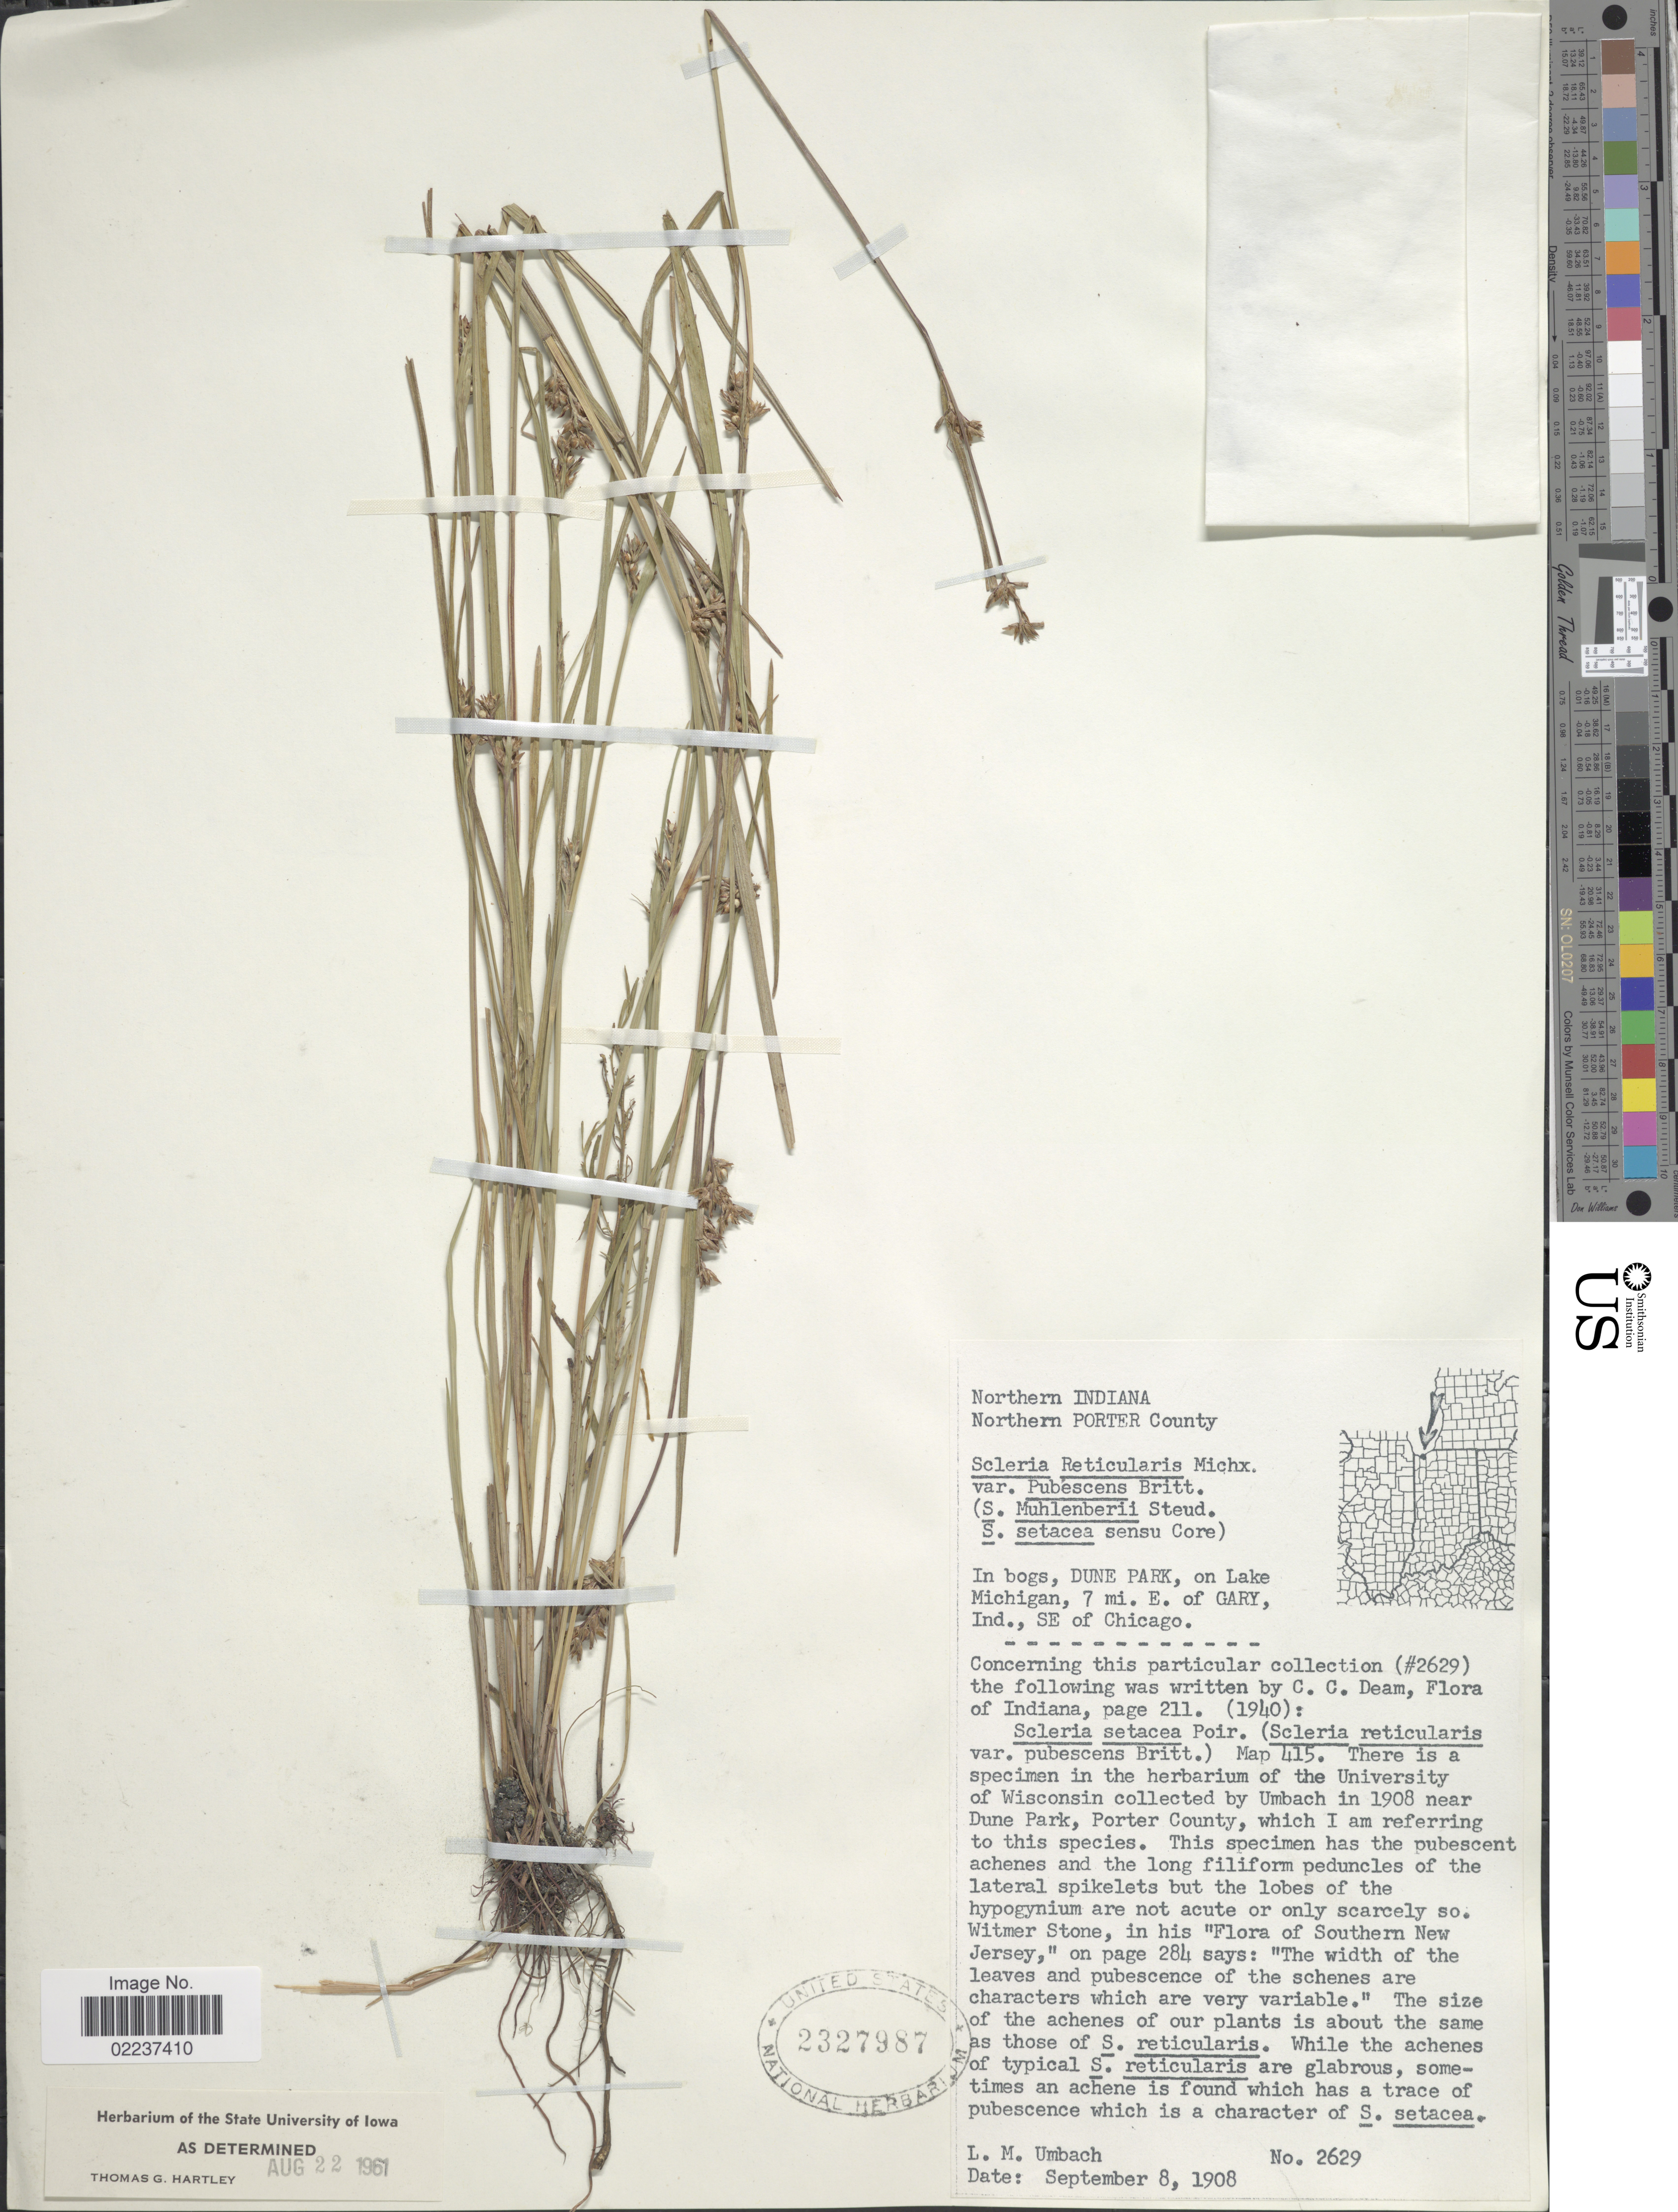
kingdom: Plantae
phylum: Tracheophyta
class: Liliopsida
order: Poales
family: Cyperaceae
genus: Scleria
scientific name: Scleria reticularis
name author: Michx.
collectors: L. M. Umbach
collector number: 2629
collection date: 1908-09-08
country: United States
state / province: Indiana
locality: Northern Indiana, Northern Porter County. In bogs, Dune Park, on Lake Michigan, 7 mi. E. of Gary, Ind., SE of Chicago.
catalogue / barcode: US 2327987